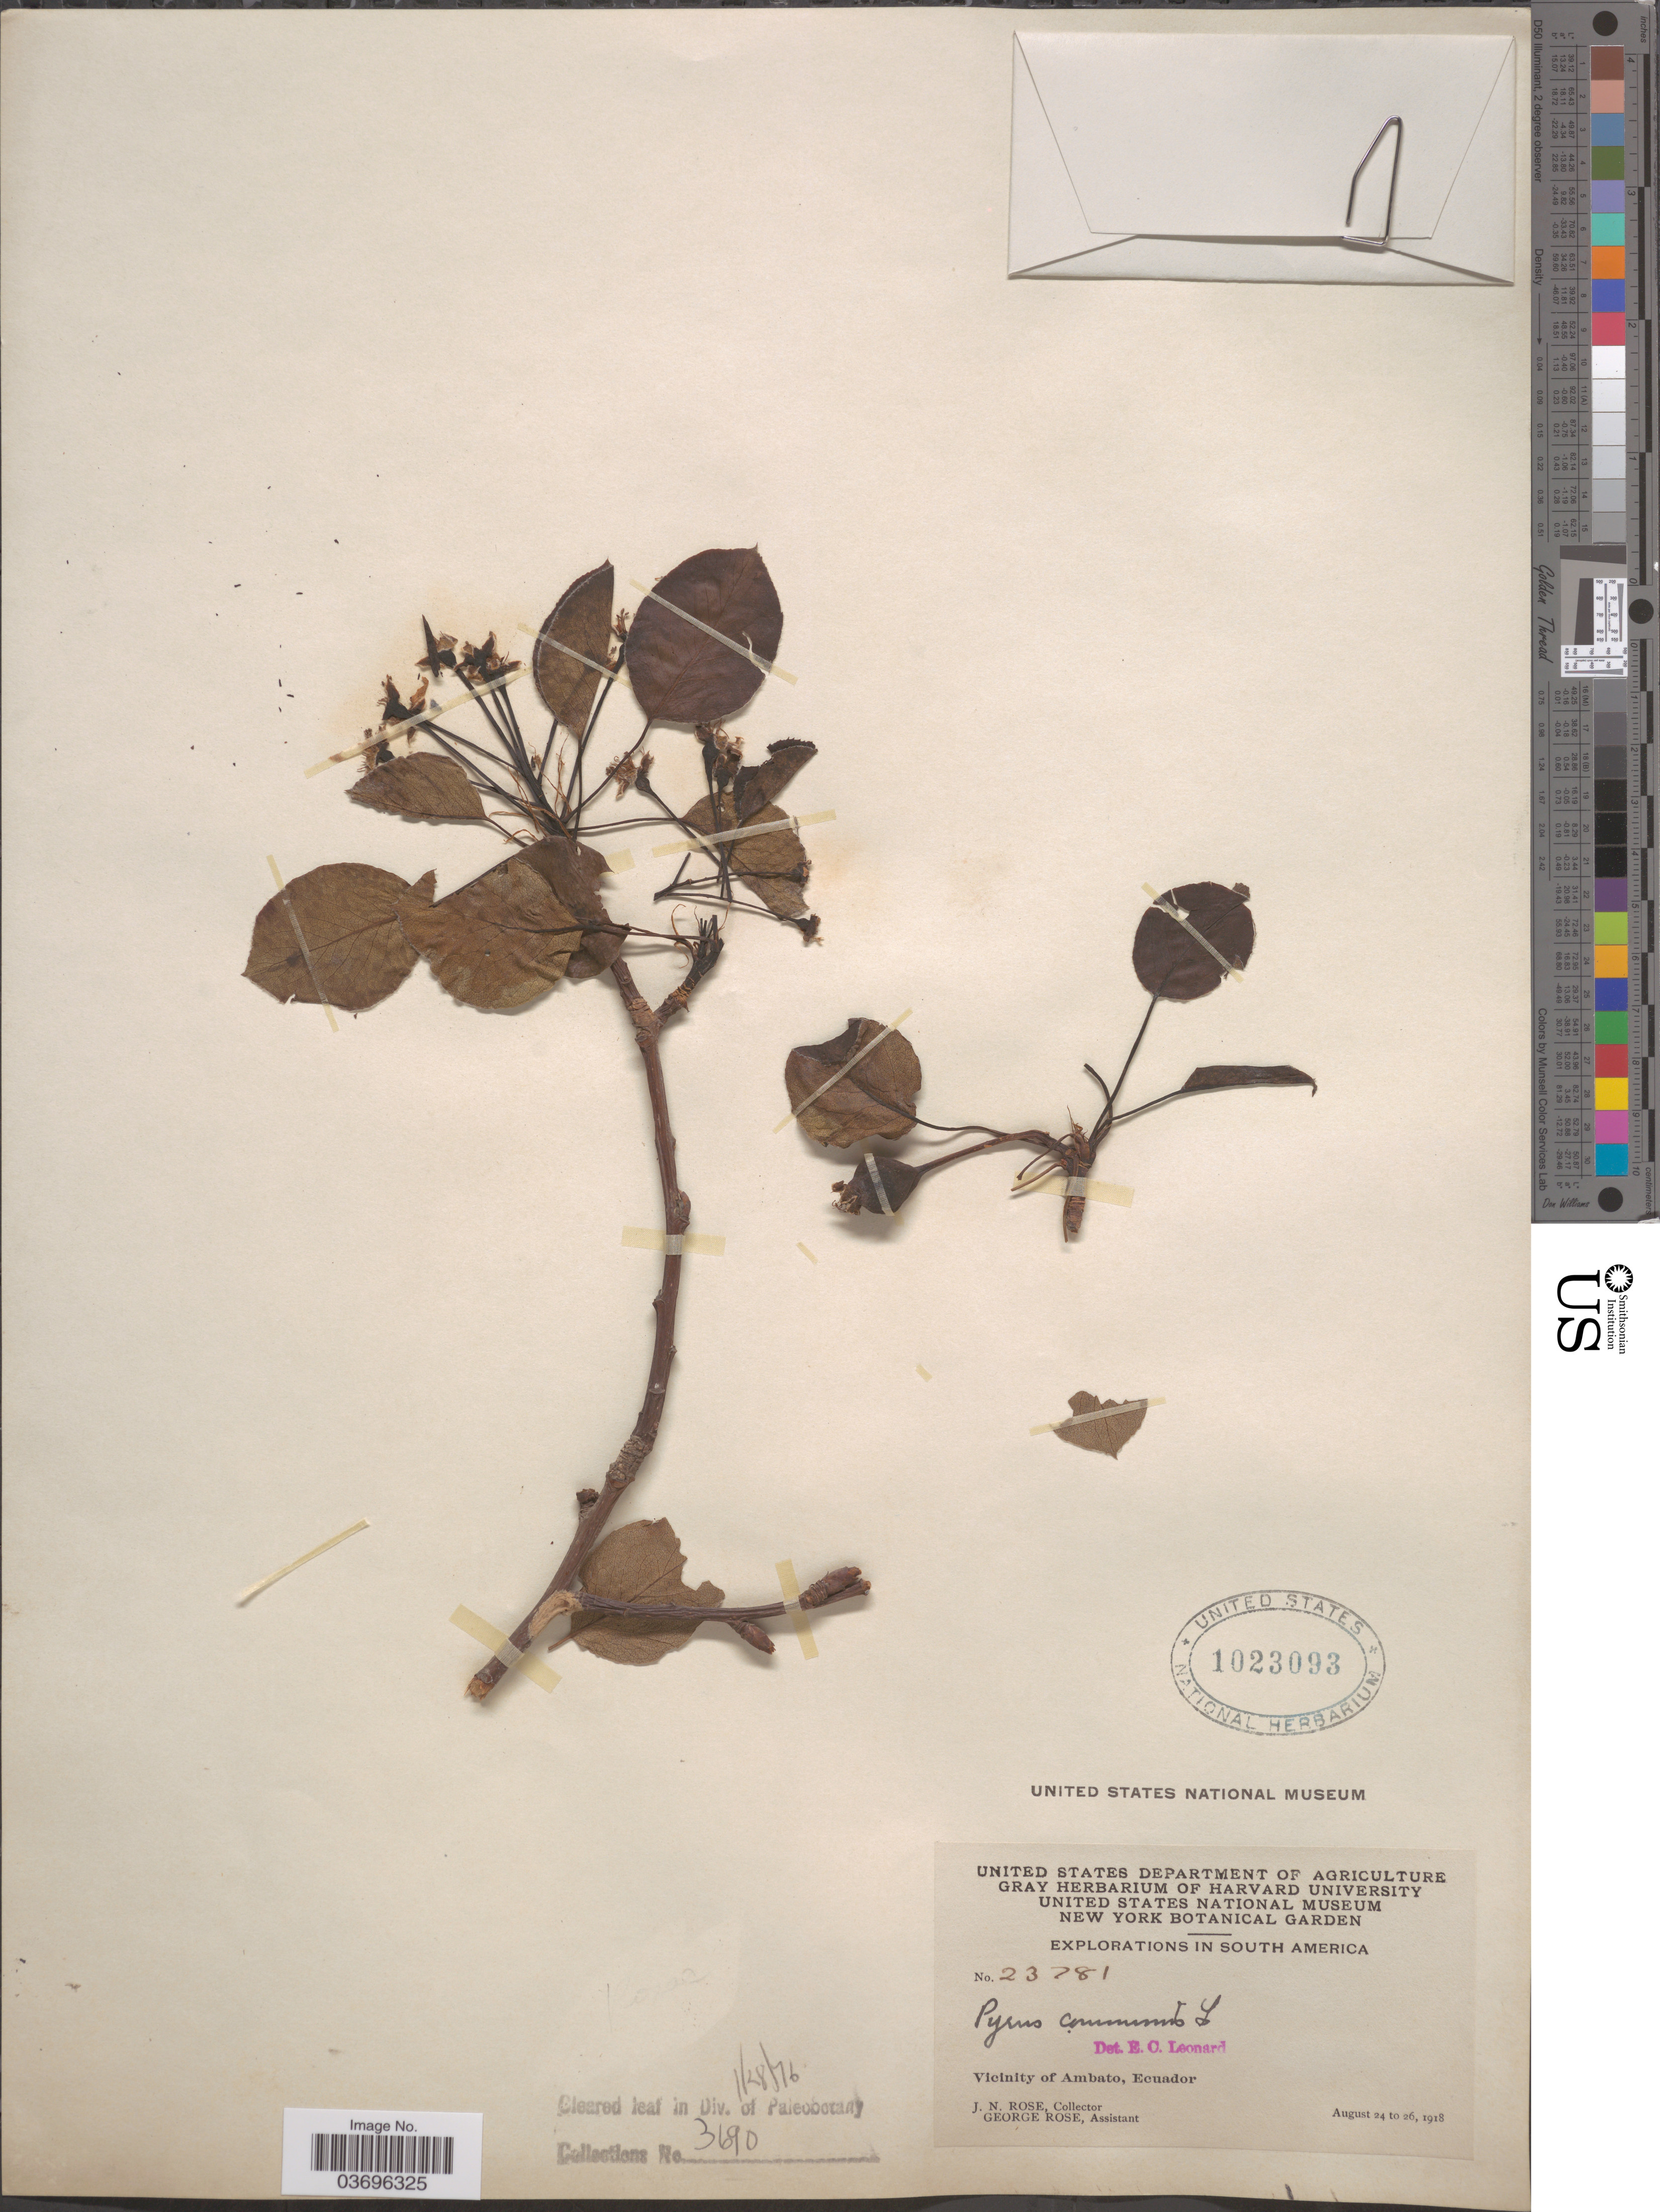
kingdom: Plantae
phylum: Tracheophyta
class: Magnoliopsida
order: Rosales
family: Rosaceae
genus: Pyrus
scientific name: Pyrus communis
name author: L.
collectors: J. N. Rose & G. Rose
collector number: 23781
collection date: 1918-08-24/1918-08-26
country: Ecuador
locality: Vicinity of Ambato.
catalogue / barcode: US 1023093